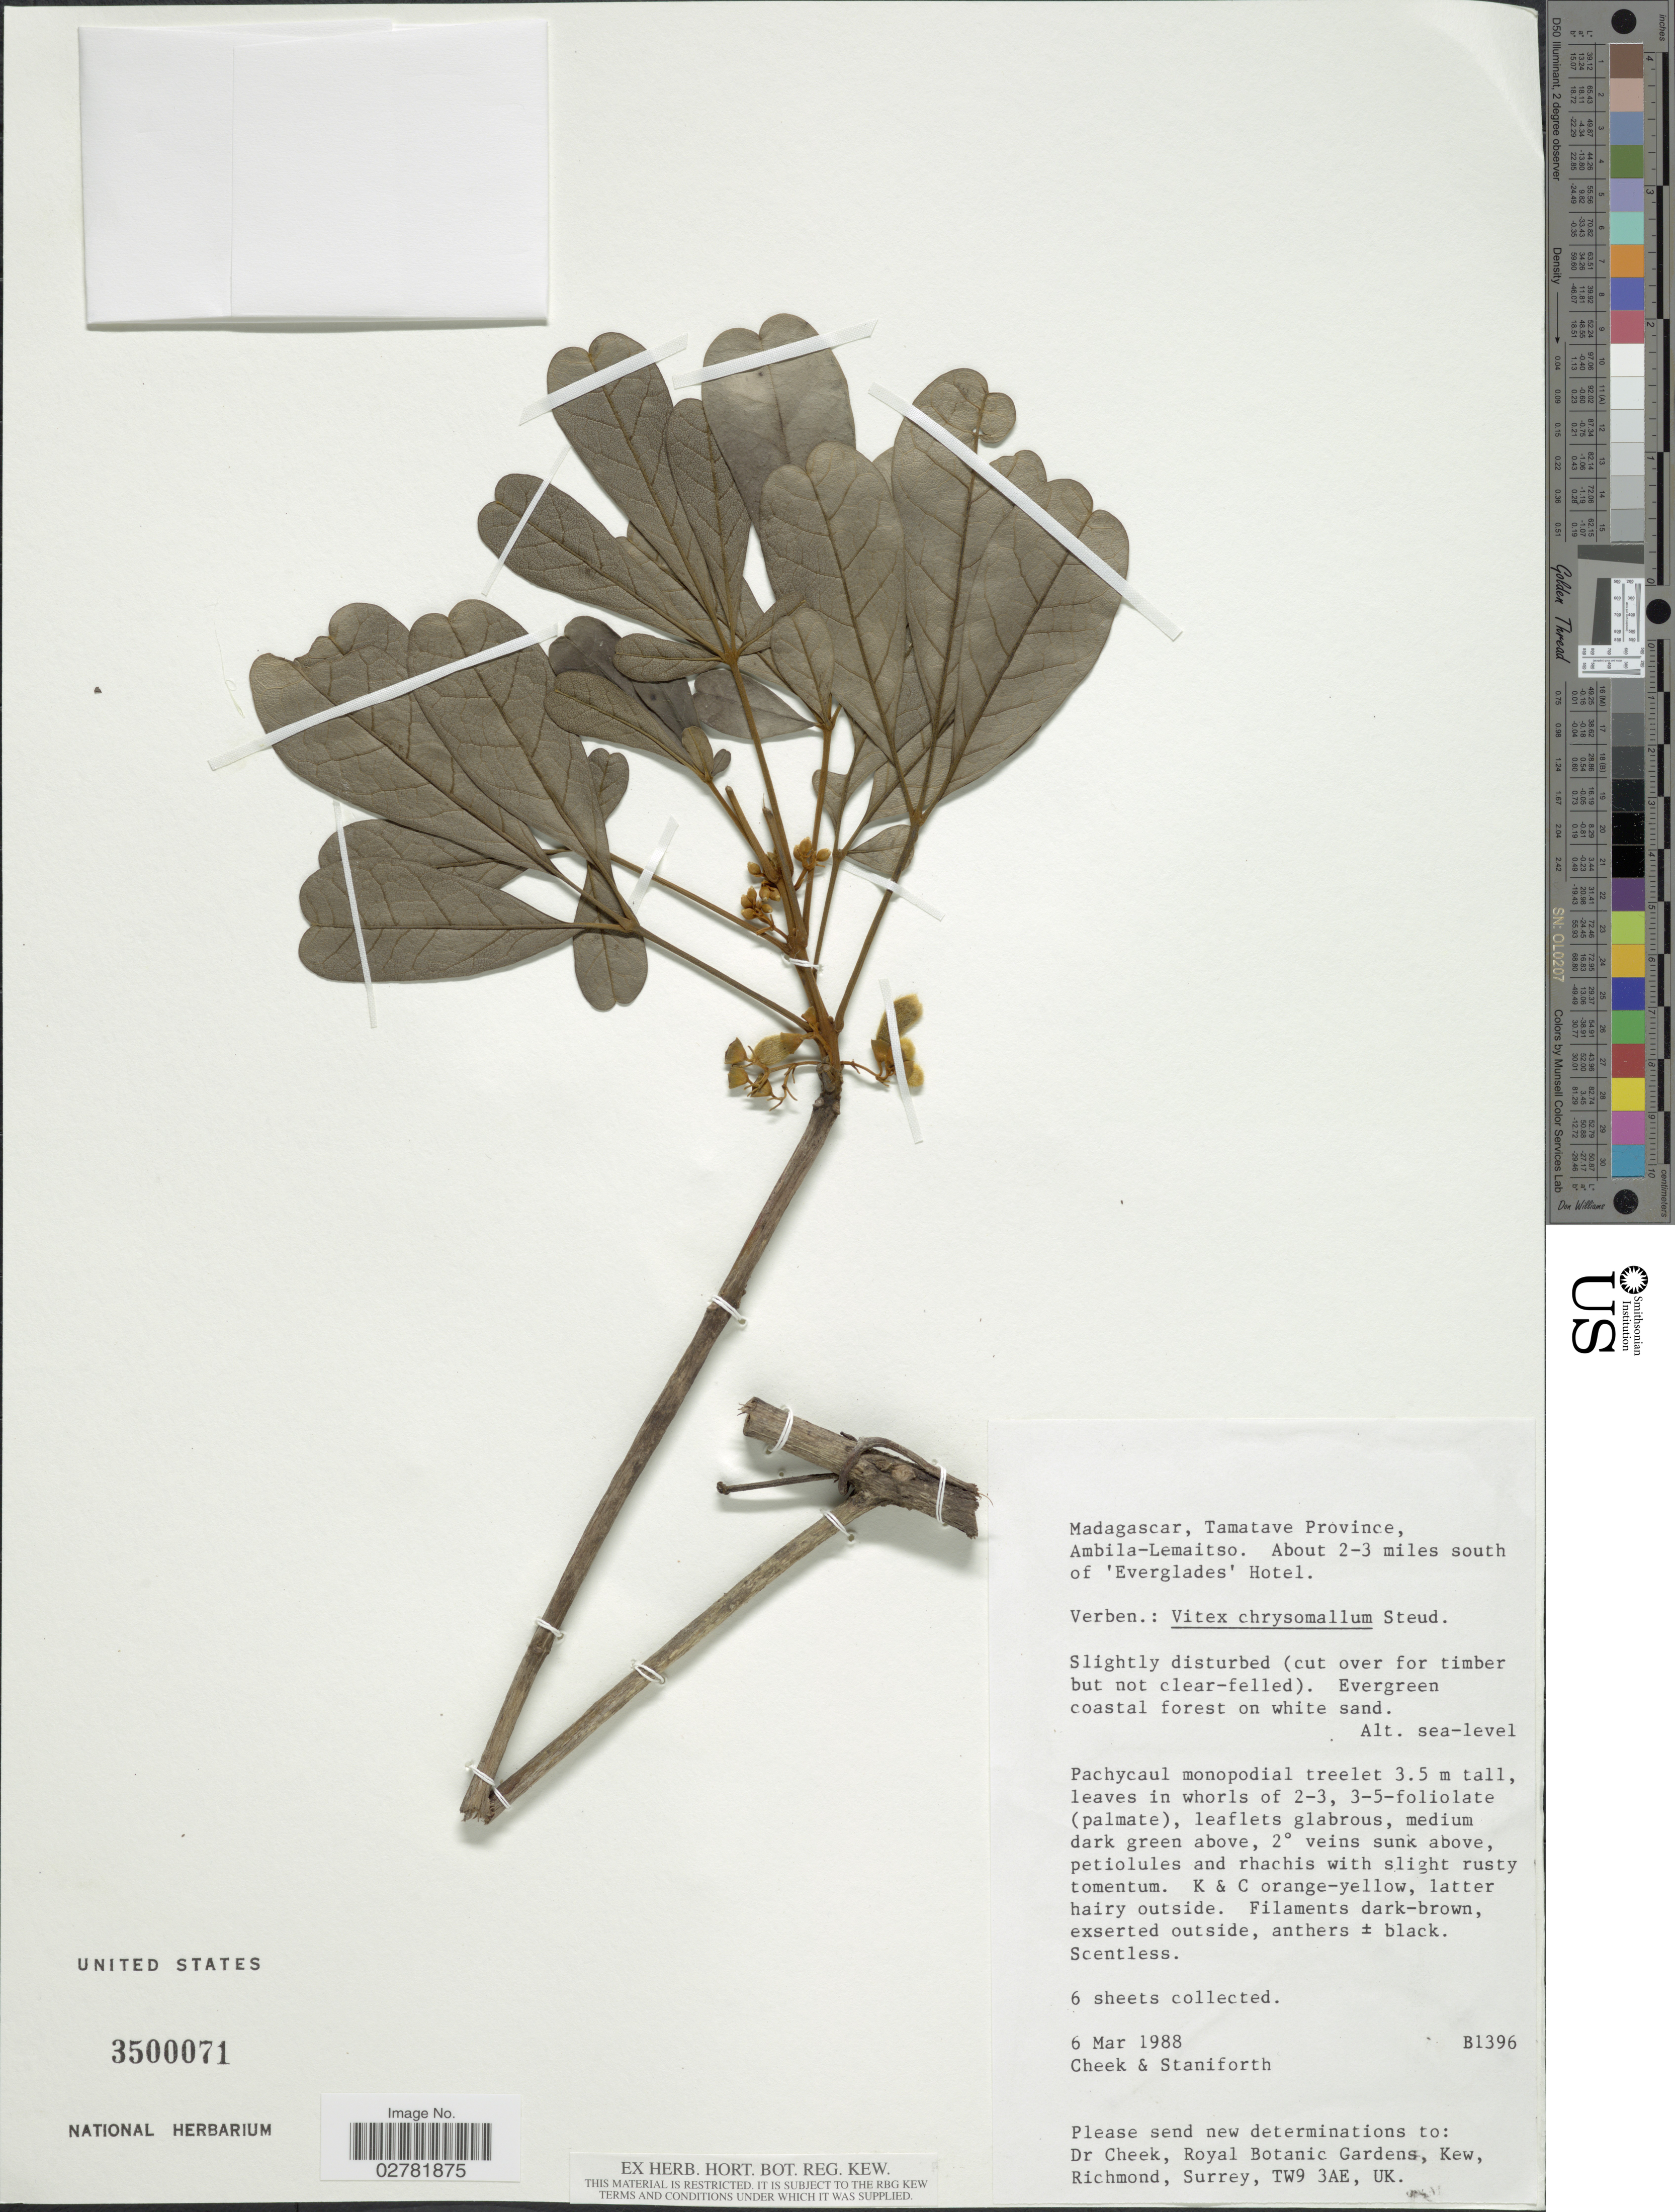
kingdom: Plantae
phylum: Tracheophyta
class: Magnoliopsida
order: Lamiales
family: Lamiaceae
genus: Vitex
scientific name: Vitex chrysomallum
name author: Steud.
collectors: -. Cheek & -. Staniforth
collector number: B1396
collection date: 1988-03-06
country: Madagascar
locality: Tamatave Province, Ambila-Lemaitso. About 2-3 miles south of 'Everglades' Hotel.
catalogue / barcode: US 3500071